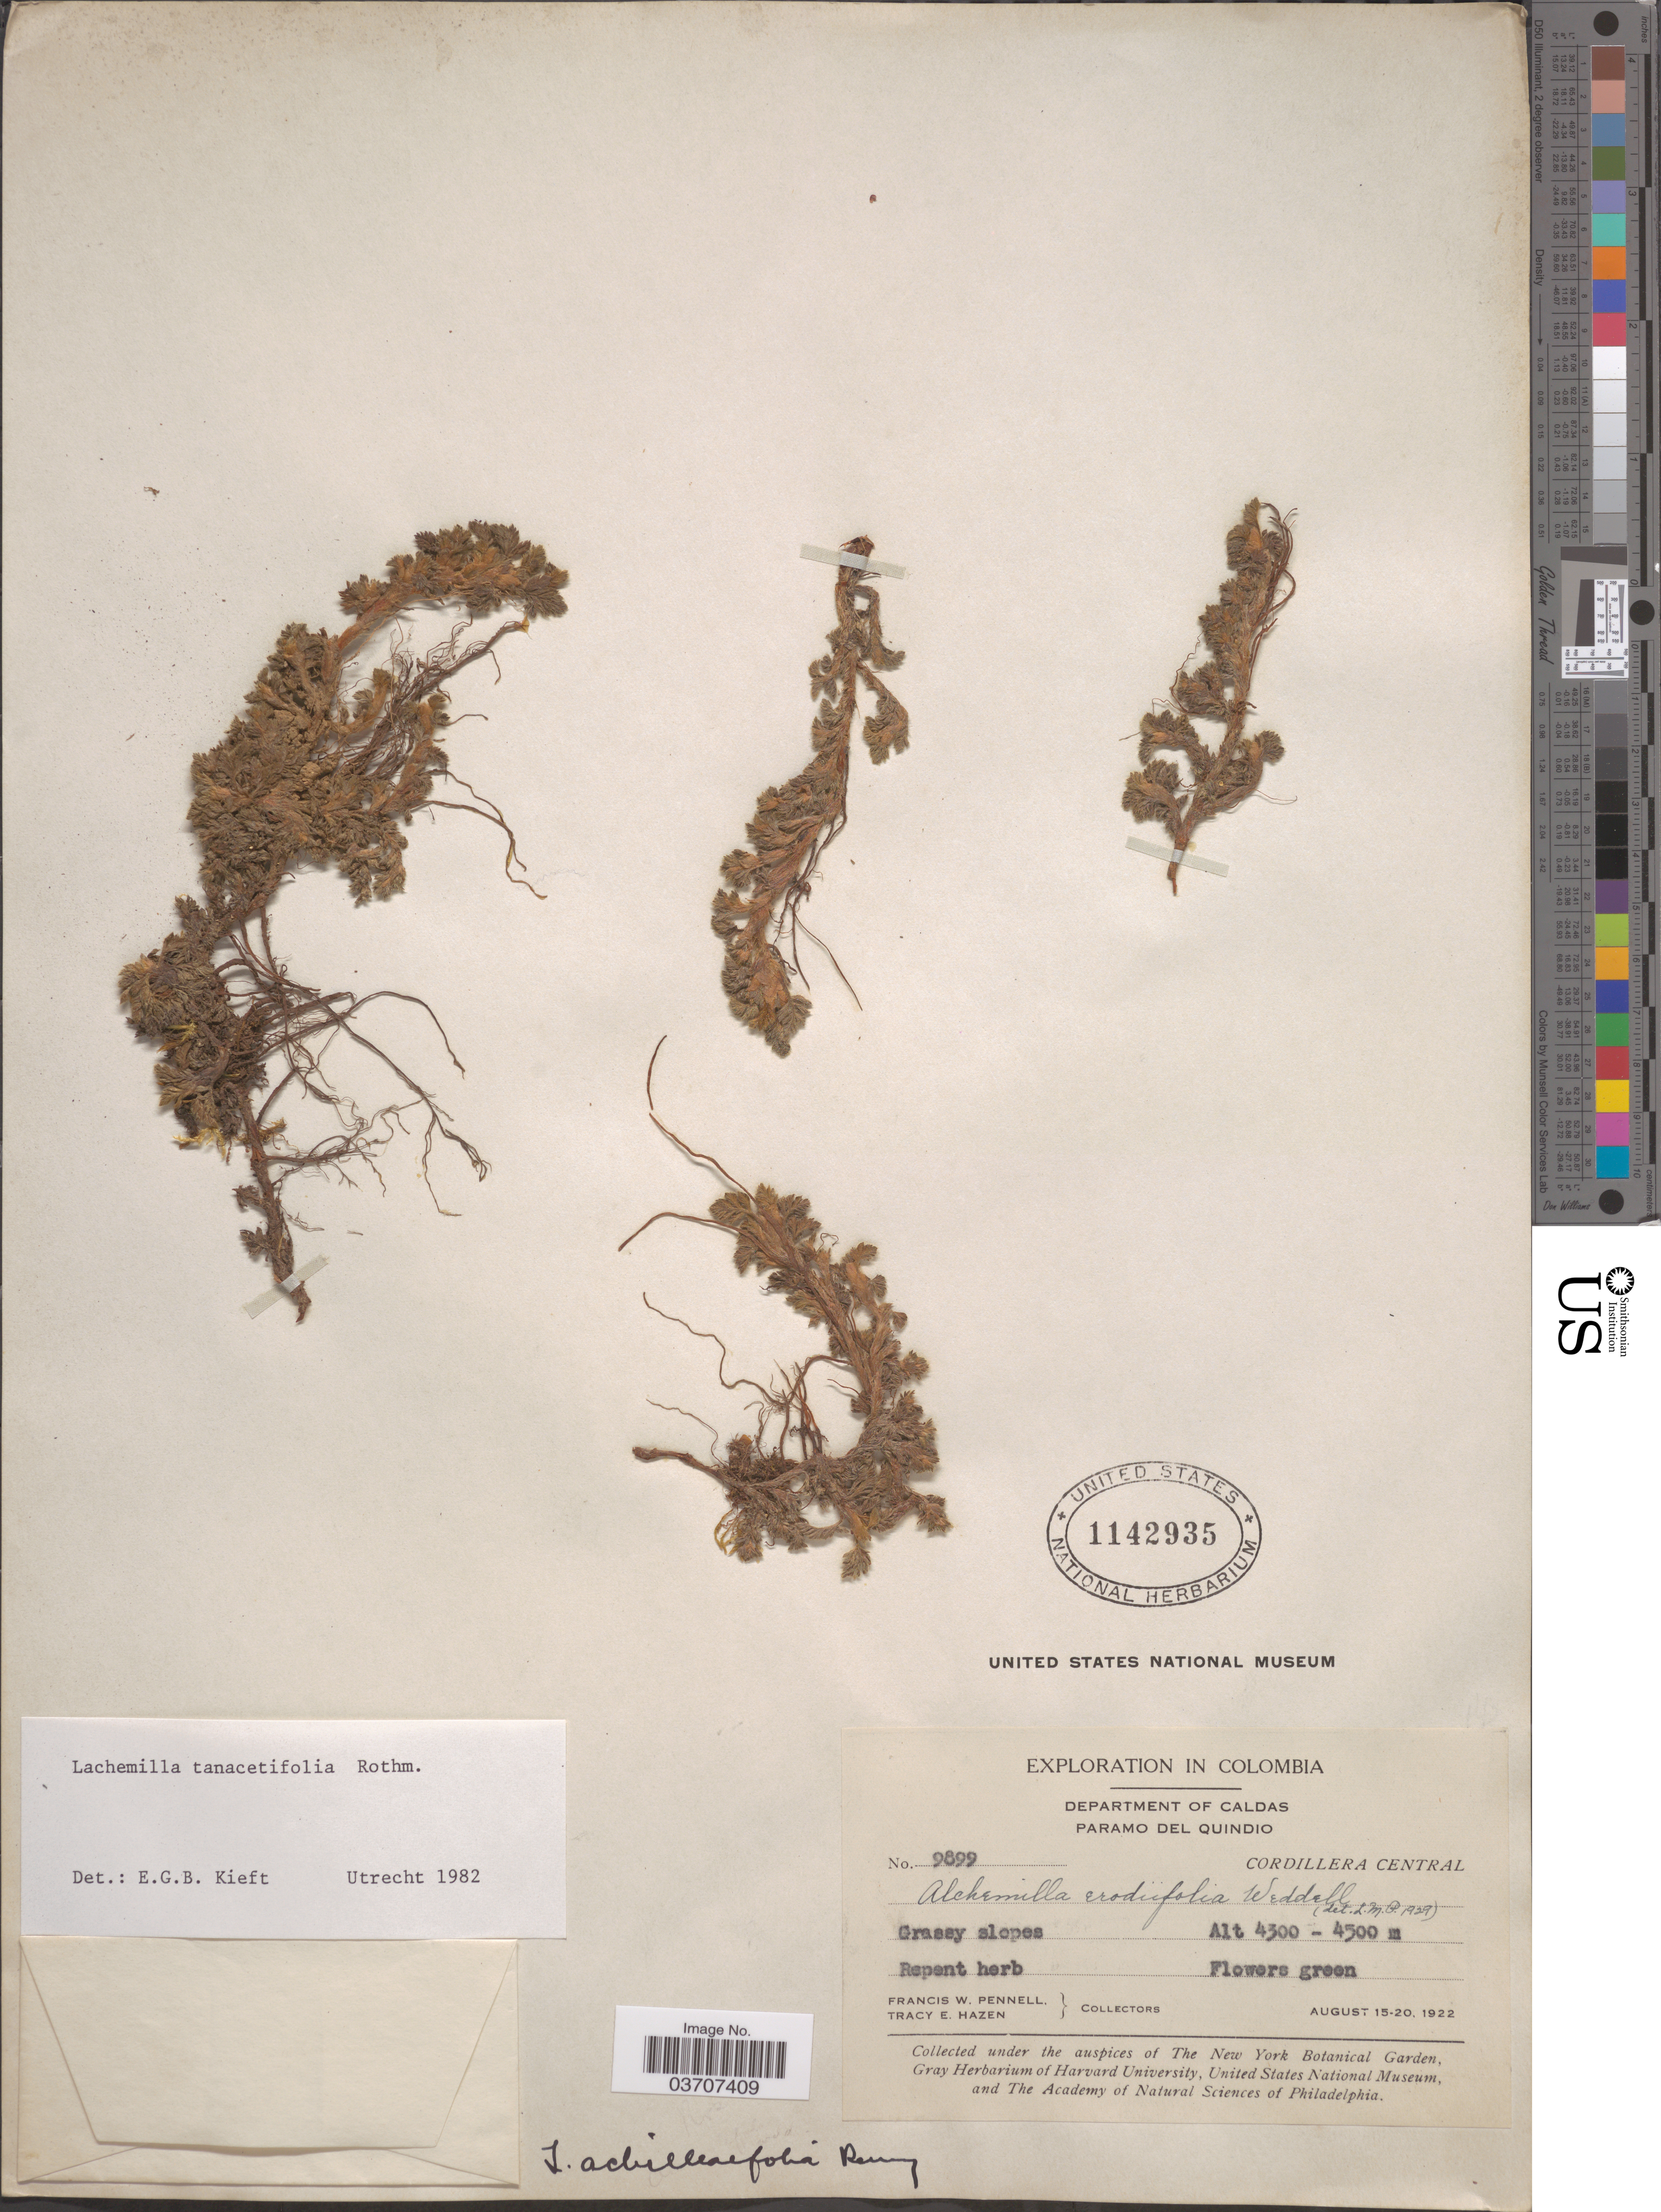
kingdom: Plantae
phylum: Tracheophyta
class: Magnoliopsida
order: Rosales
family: Rosaceae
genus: Lachemilla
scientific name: Lachemilla tanacetifolia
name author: Rothm.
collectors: F. W. Pennell & T. E. Hazen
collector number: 9899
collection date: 1922-08-15/1922-08-20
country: Colombia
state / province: Caldas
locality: Department of Caldas. Paramo del Quindio. Cordillera Oriental.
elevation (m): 4300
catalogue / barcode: US 1142935